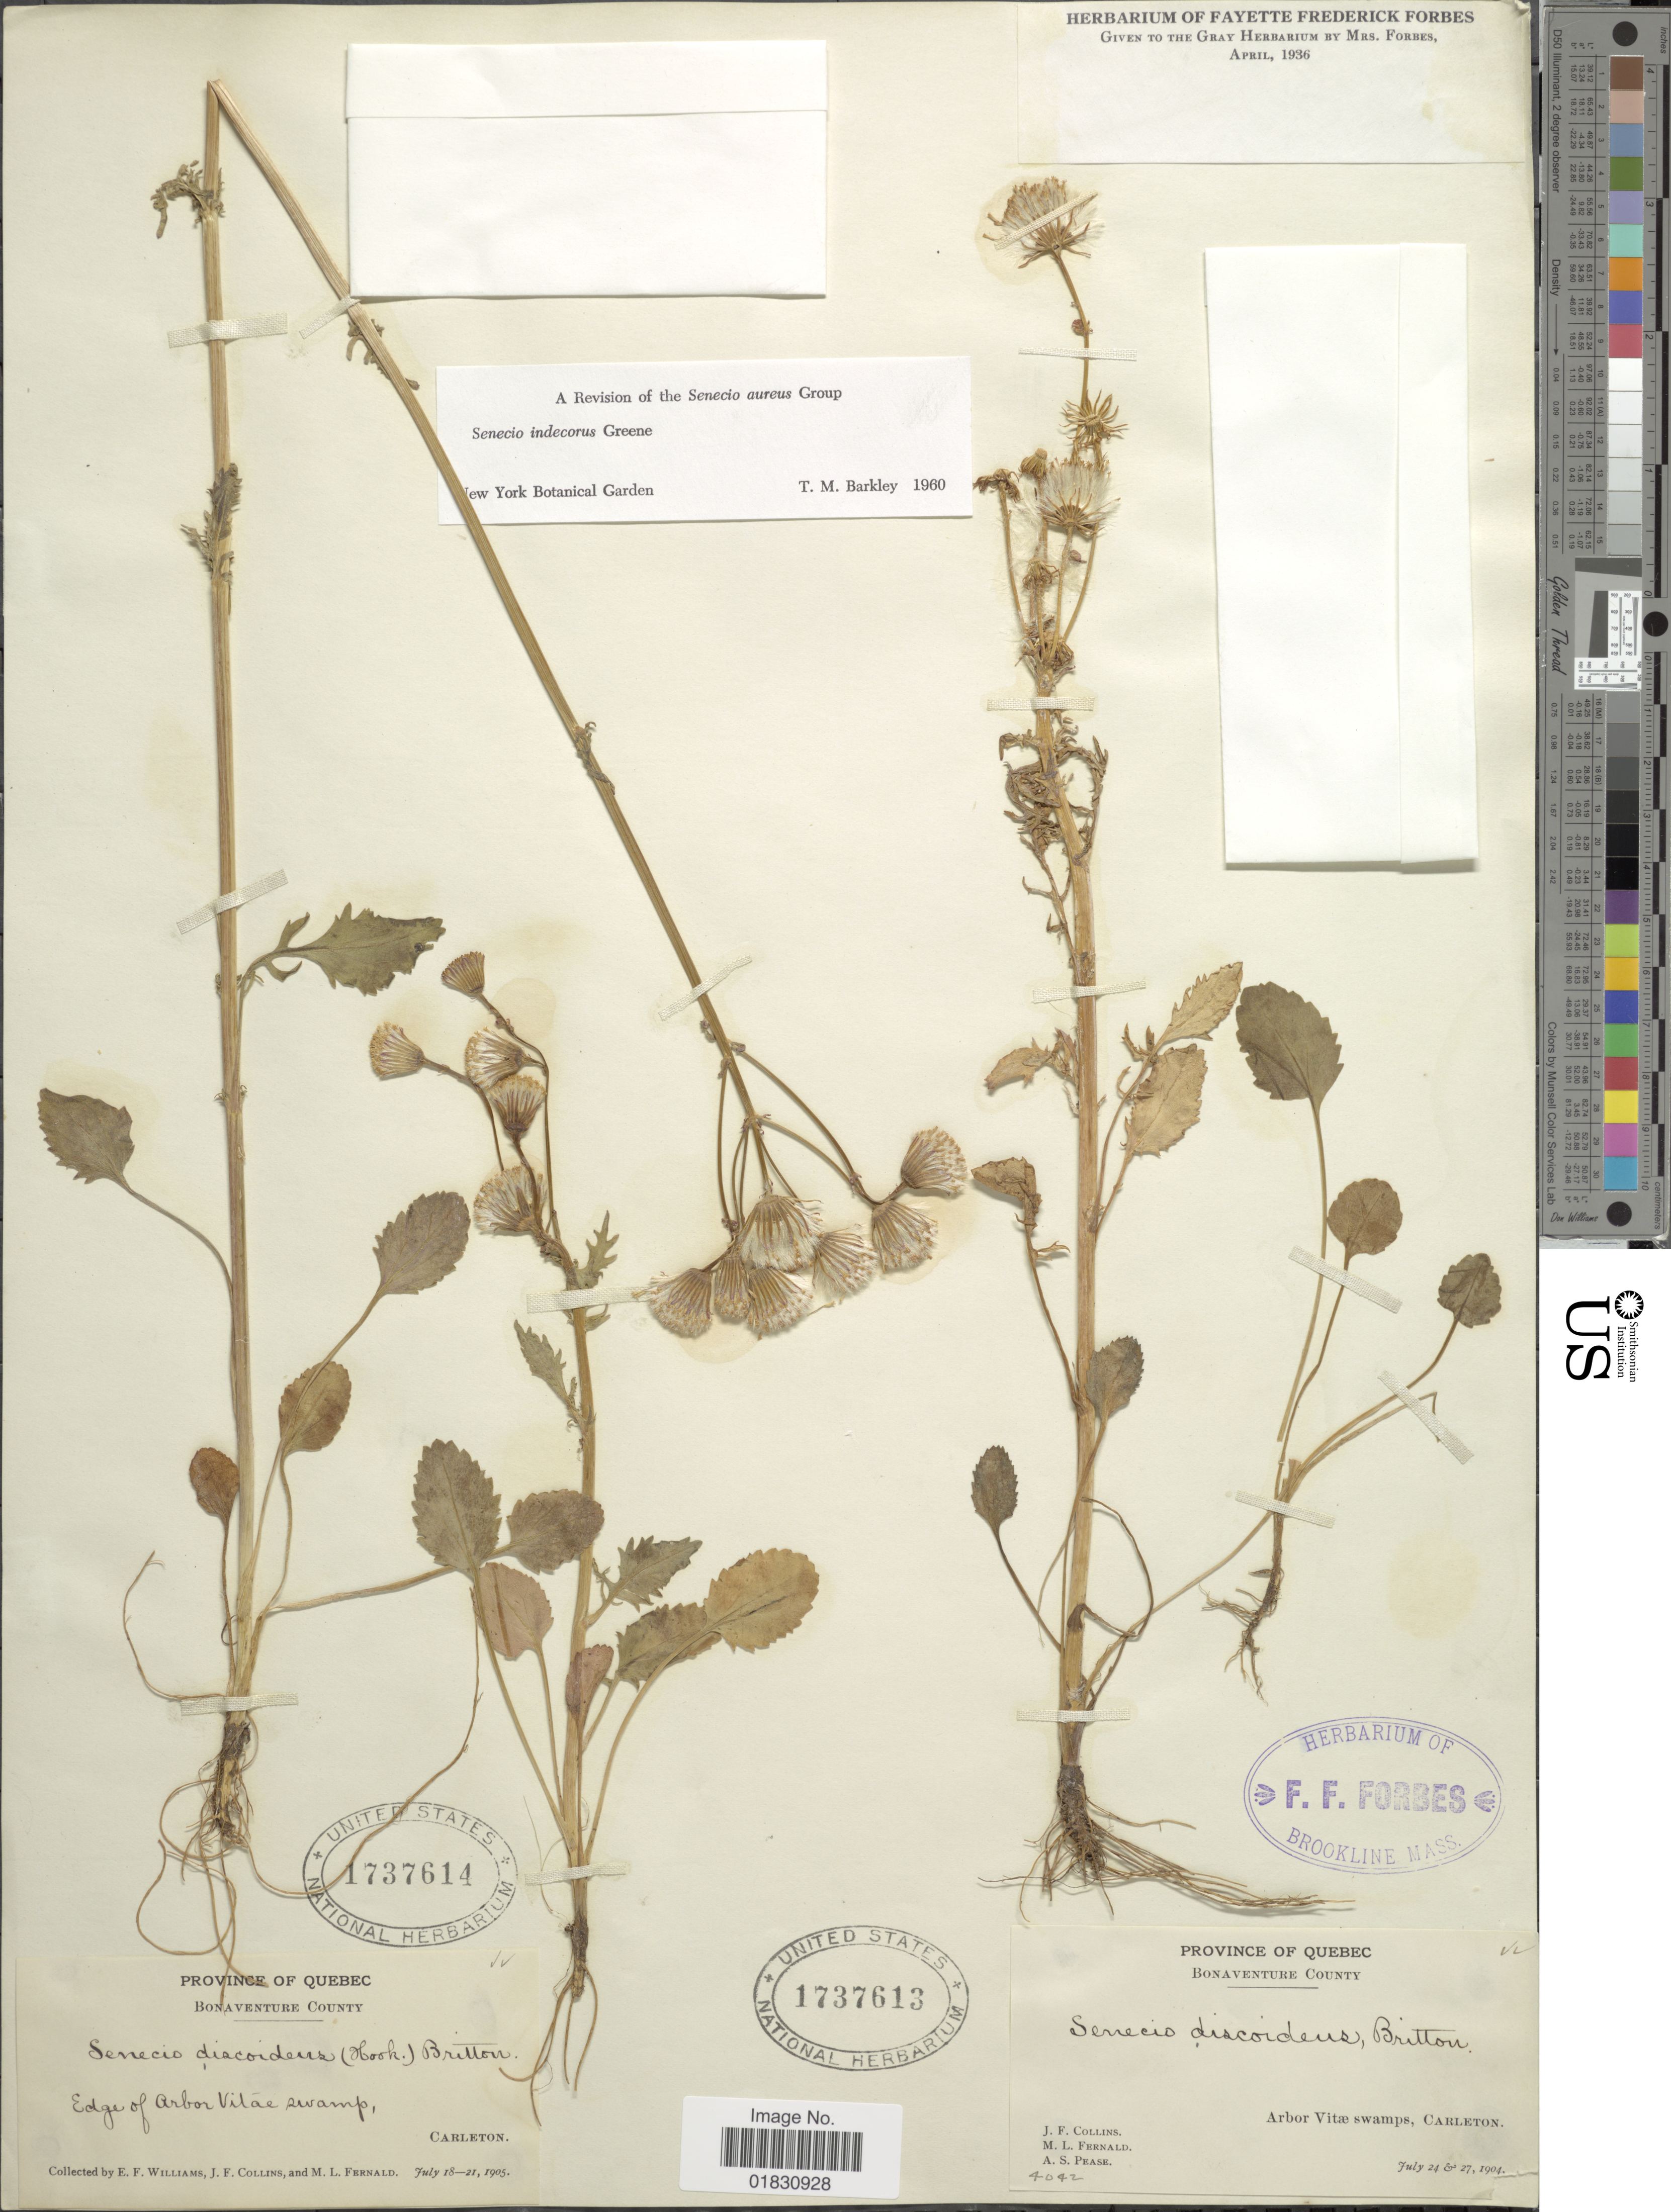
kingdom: Plantae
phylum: Tracheophyta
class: Magnoliopsida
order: Asterales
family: Asteraceae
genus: Packera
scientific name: Packera indecora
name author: (Greene) Á. Löve & D. Löve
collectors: E. Williams, J. Collins & M. L. Fernald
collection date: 1905-07-18/1905-07-21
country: Canada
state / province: Quebec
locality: Bonaventure County, Edge of Arbor Vitae swamp, Carleton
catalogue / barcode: US 1737614